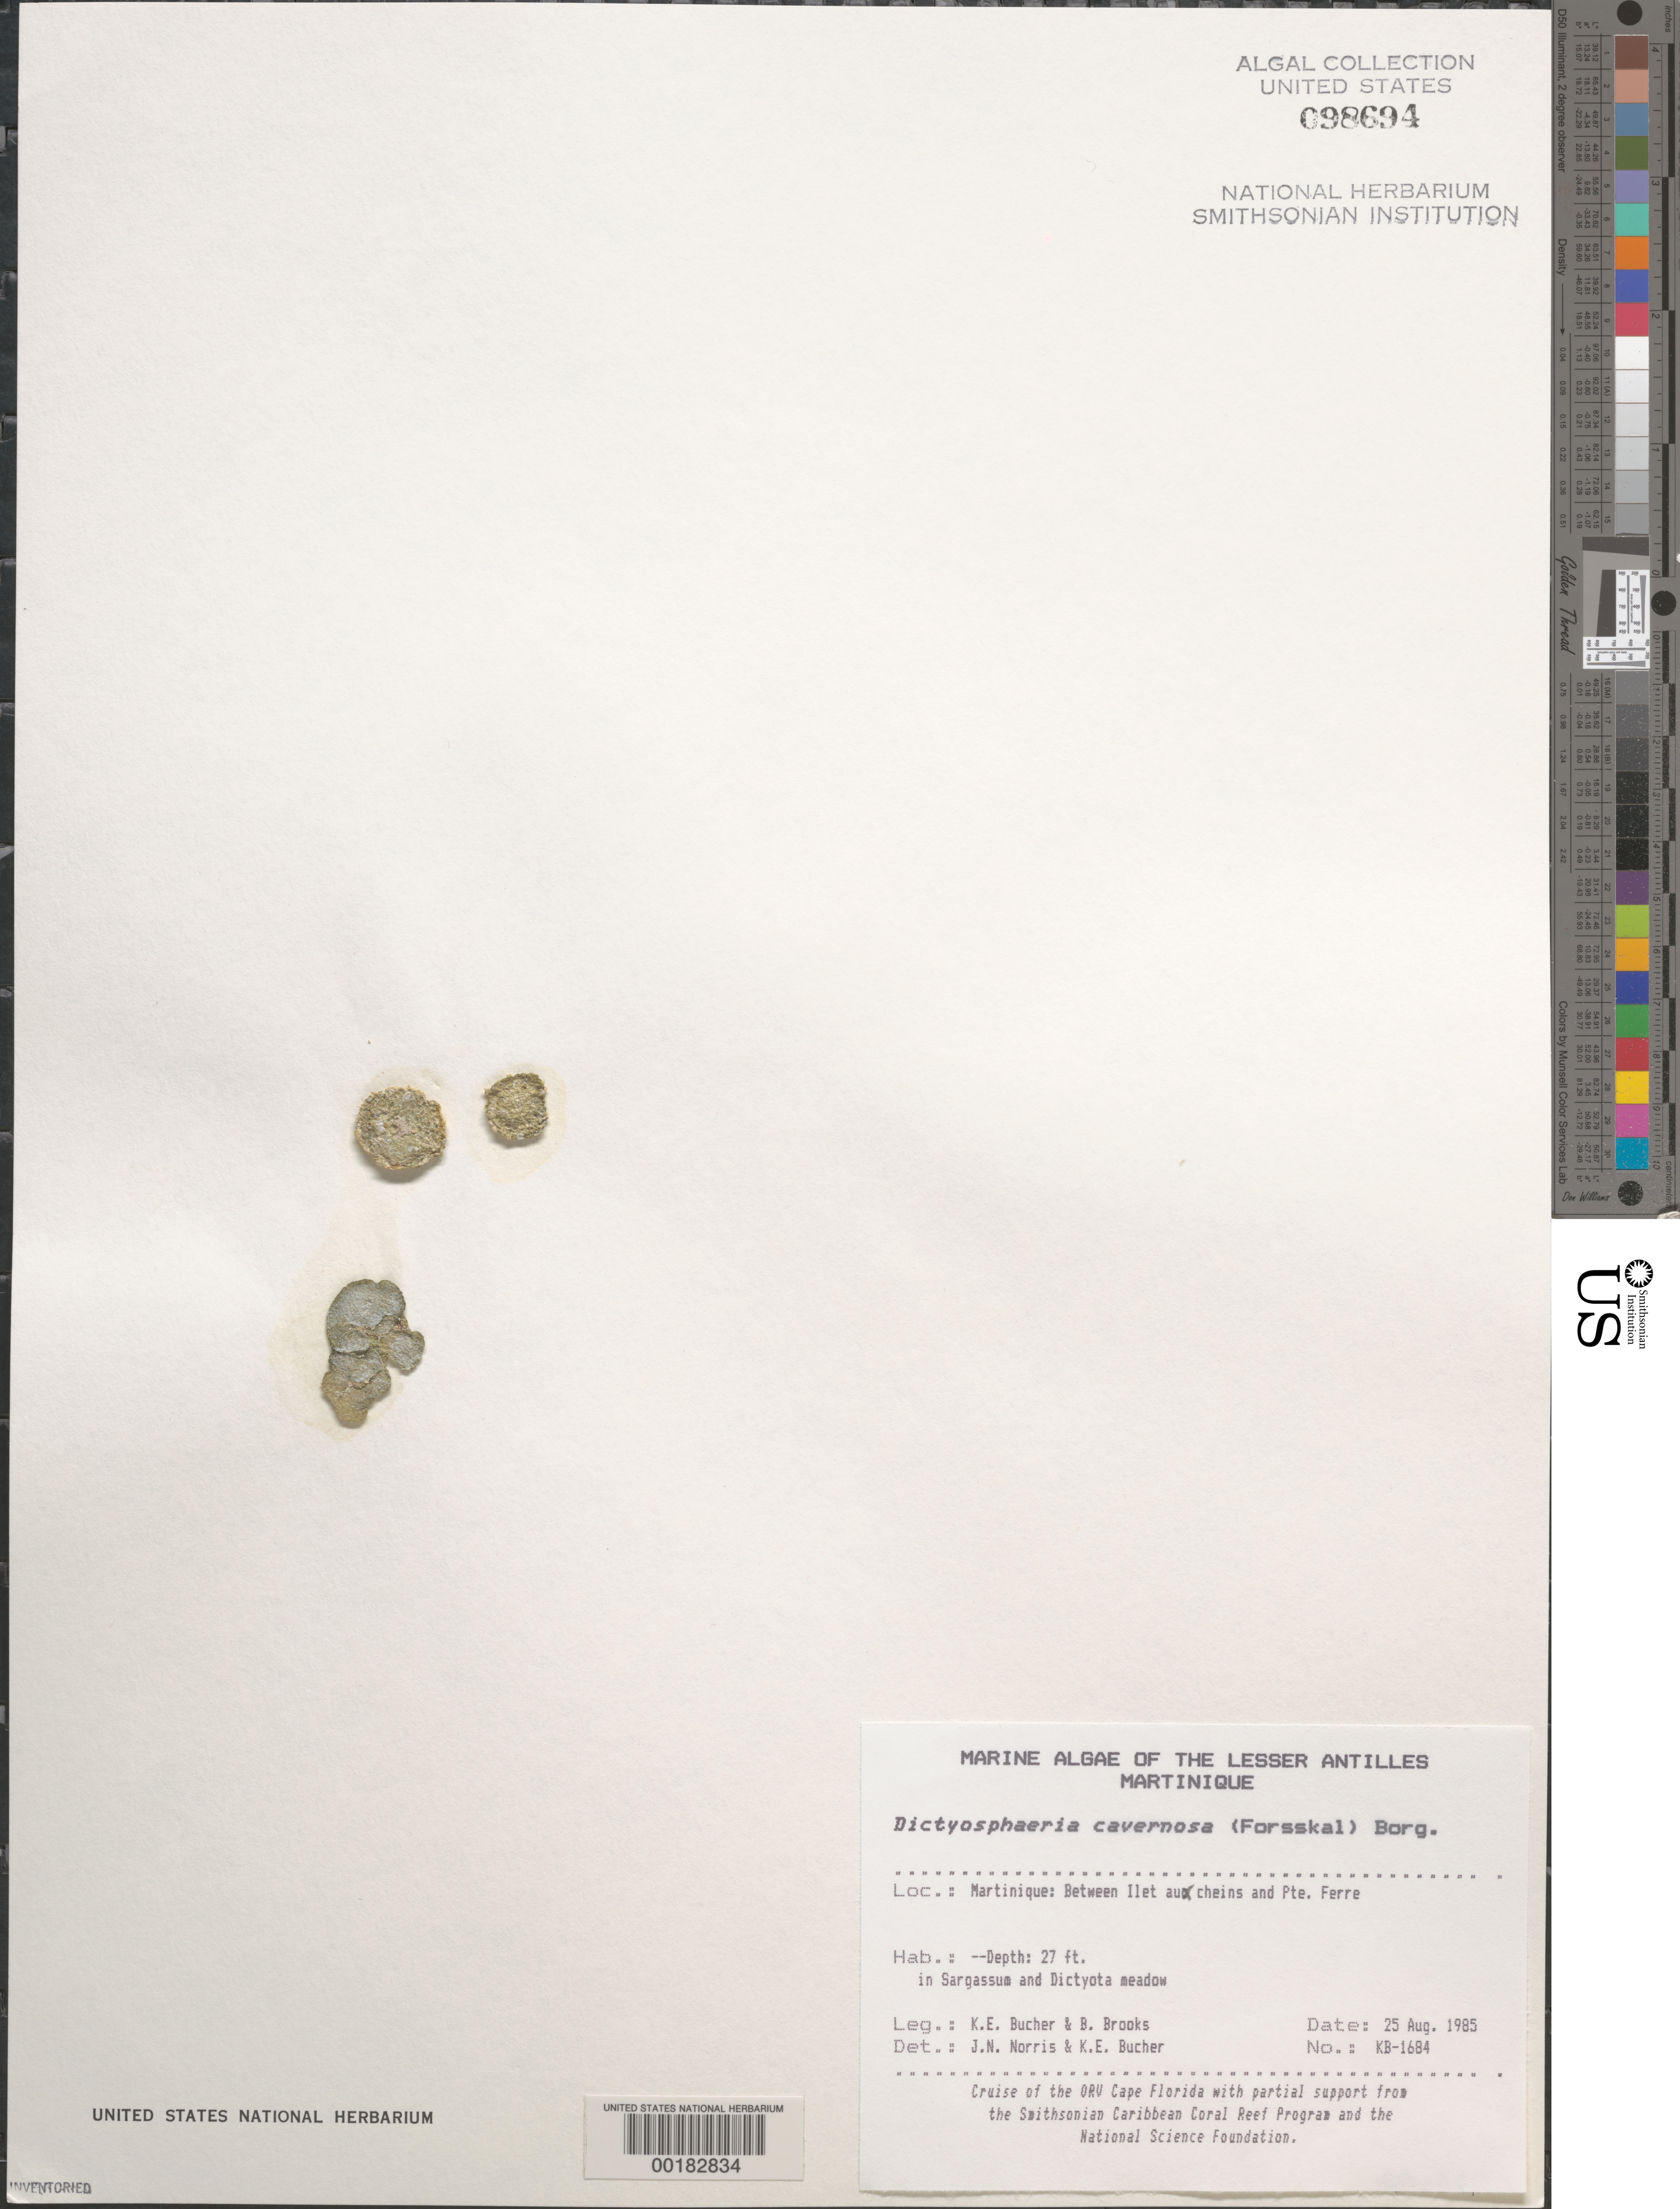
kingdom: Plantae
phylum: Chlorophyta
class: Ulvophyceae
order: Siphonocladales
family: Siphonocladaceae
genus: Dictyosphaeria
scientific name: Dictyosphaeria cavernosa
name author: (Forssk.) Børgesen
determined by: Norris, J. N.; Bucher, K. E.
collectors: K. E. Bucher & B. Brooks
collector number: Kb-1684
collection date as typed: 25 Aug 1985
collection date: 1985-08-25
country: Martinique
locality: Between Ilet aux Cheins and Pointe Ferre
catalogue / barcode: US 98694